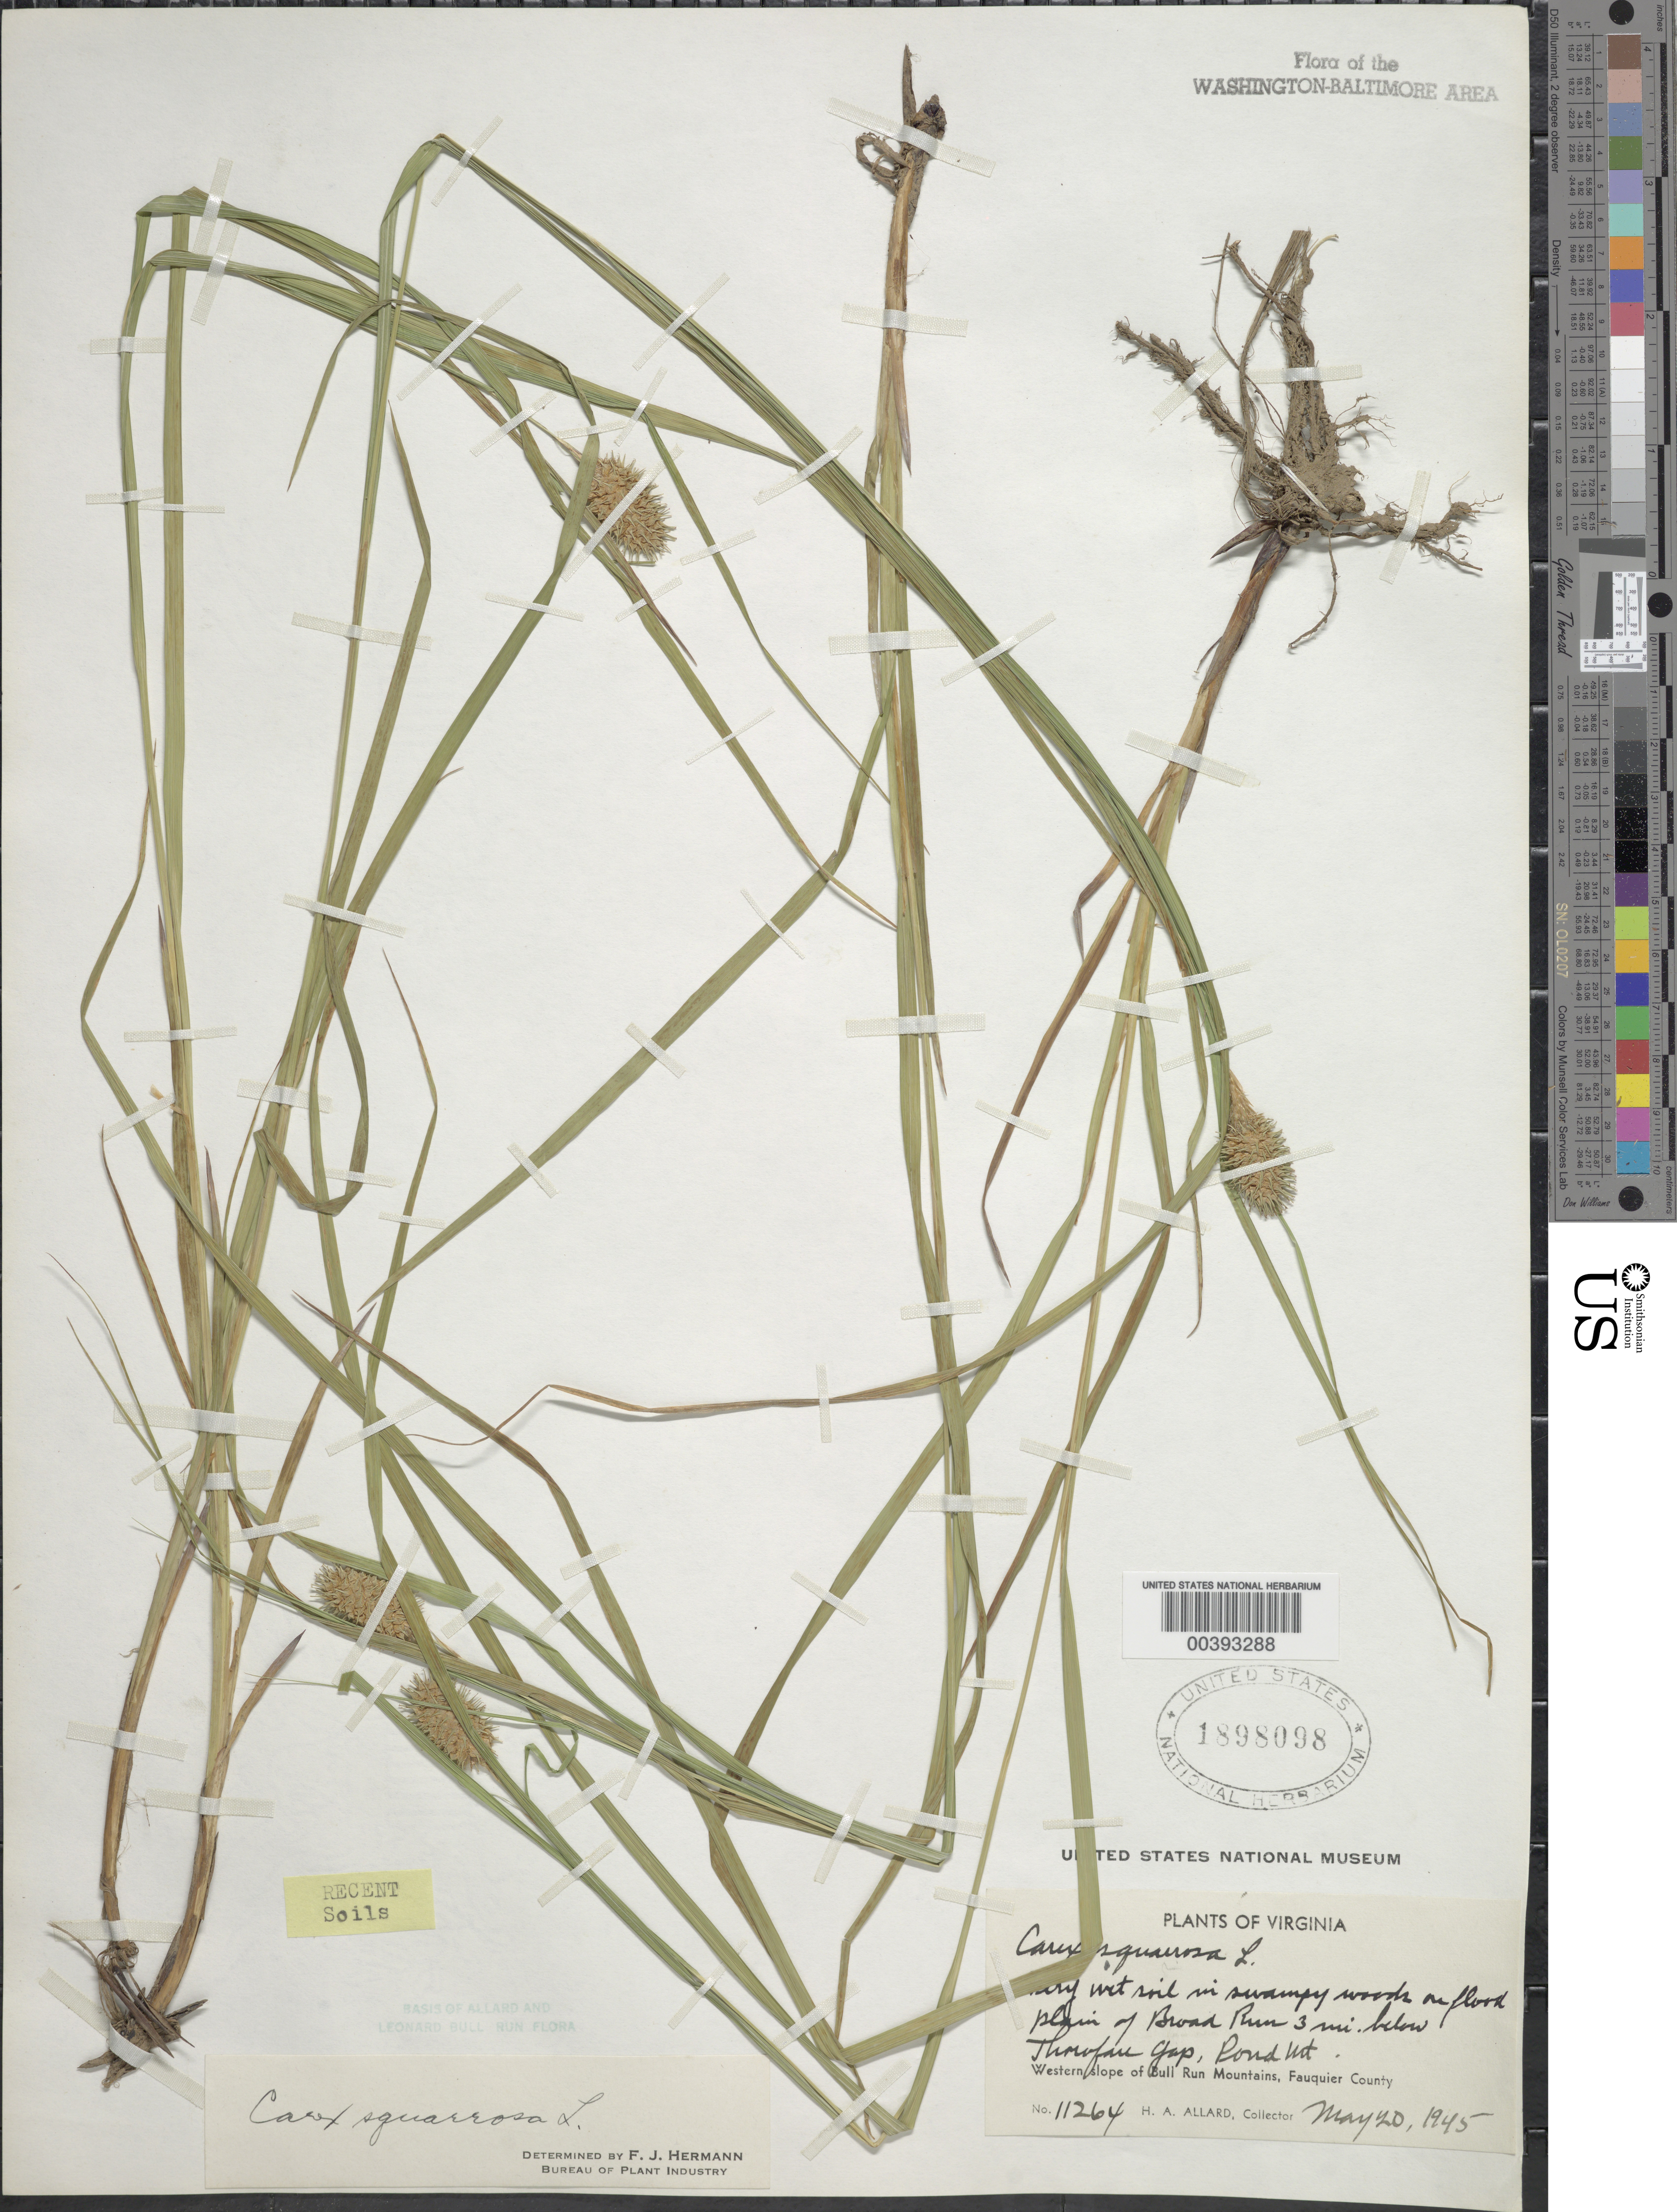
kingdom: Plantae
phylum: Tracheophyta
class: Liliopsida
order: Poales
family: Cyperaceae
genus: Carex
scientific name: Carex squarrosa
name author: L.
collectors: H. A. Allard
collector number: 11264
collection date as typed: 20 May 1945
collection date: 1945-05-20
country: United States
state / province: Virginia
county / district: Fauquier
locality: Broad Run below Thorofare Gap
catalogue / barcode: US 1898098